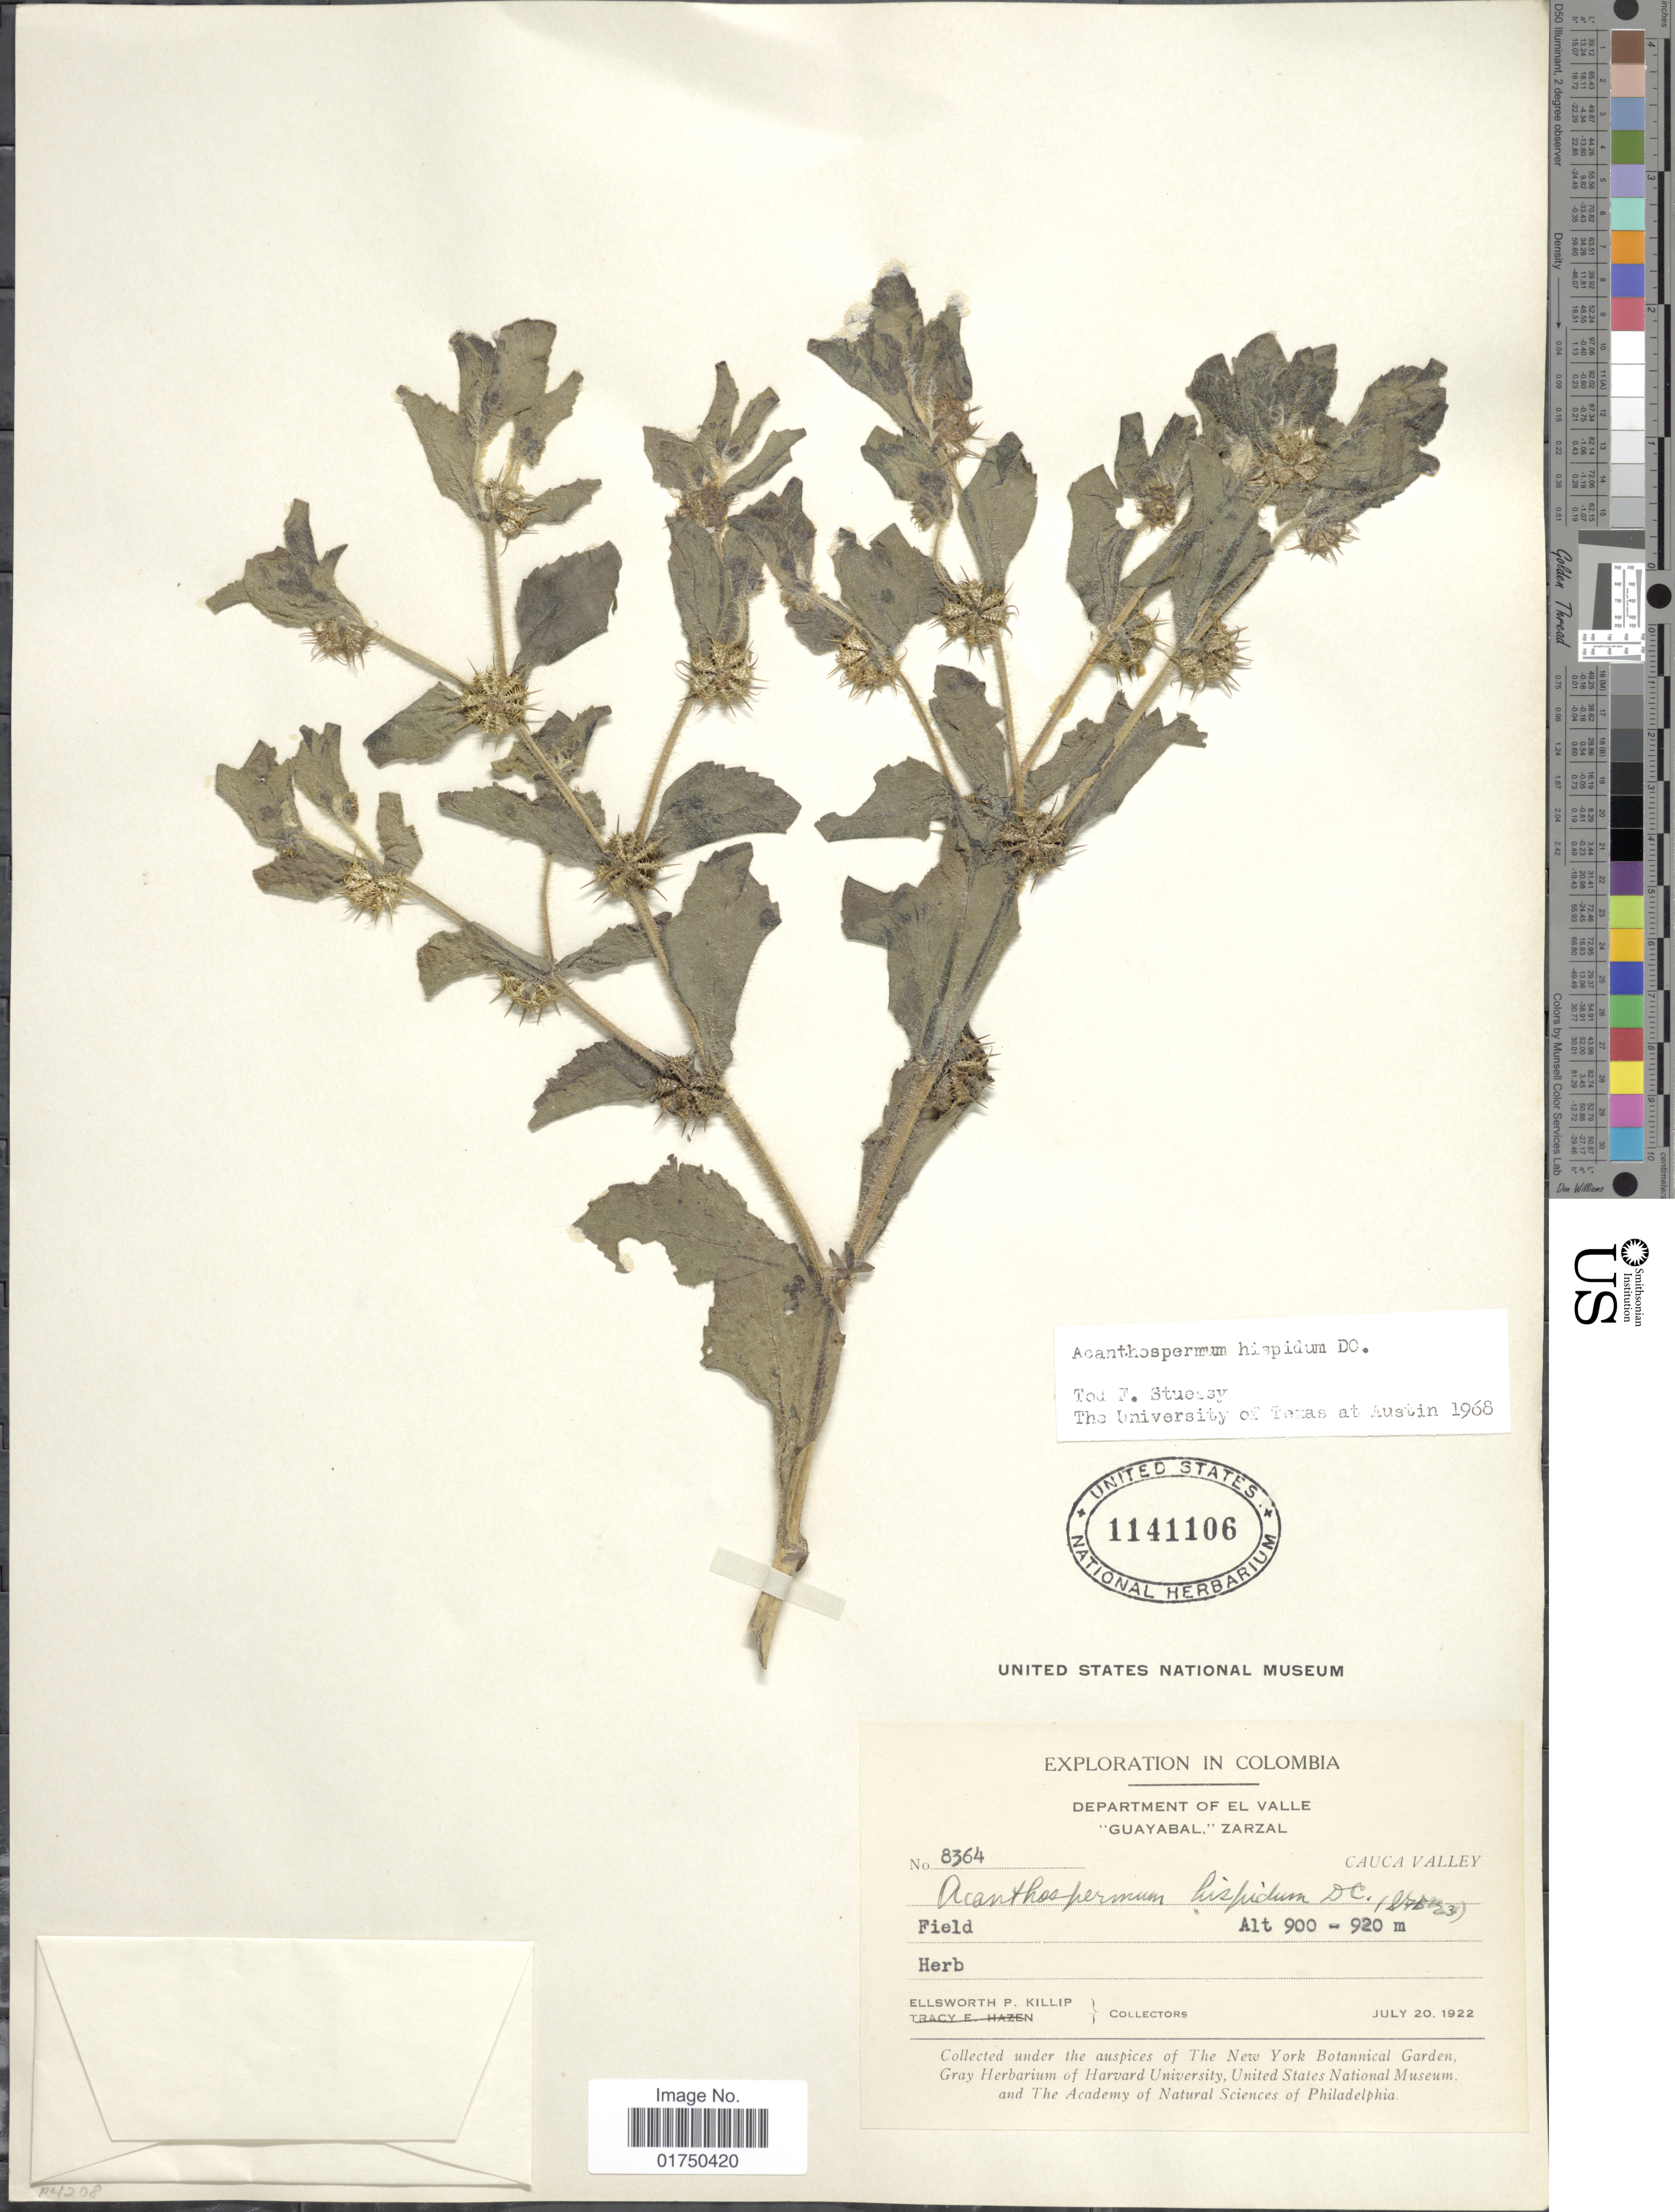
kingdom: Plantae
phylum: Tracheophyta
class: Magnoliopsida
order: Asterales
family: Asteraceae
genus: Acanthospermum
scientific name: Acanthospermum hispidum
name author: DC.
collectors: E. P. Killip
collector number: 8364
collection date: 1922-07-20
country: Colombia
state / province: Valle del Cauca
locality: Department of El Valle. "Guayabal" Zarzal. Cauca Valley. Field.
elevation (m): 900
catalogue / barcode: US 1141106